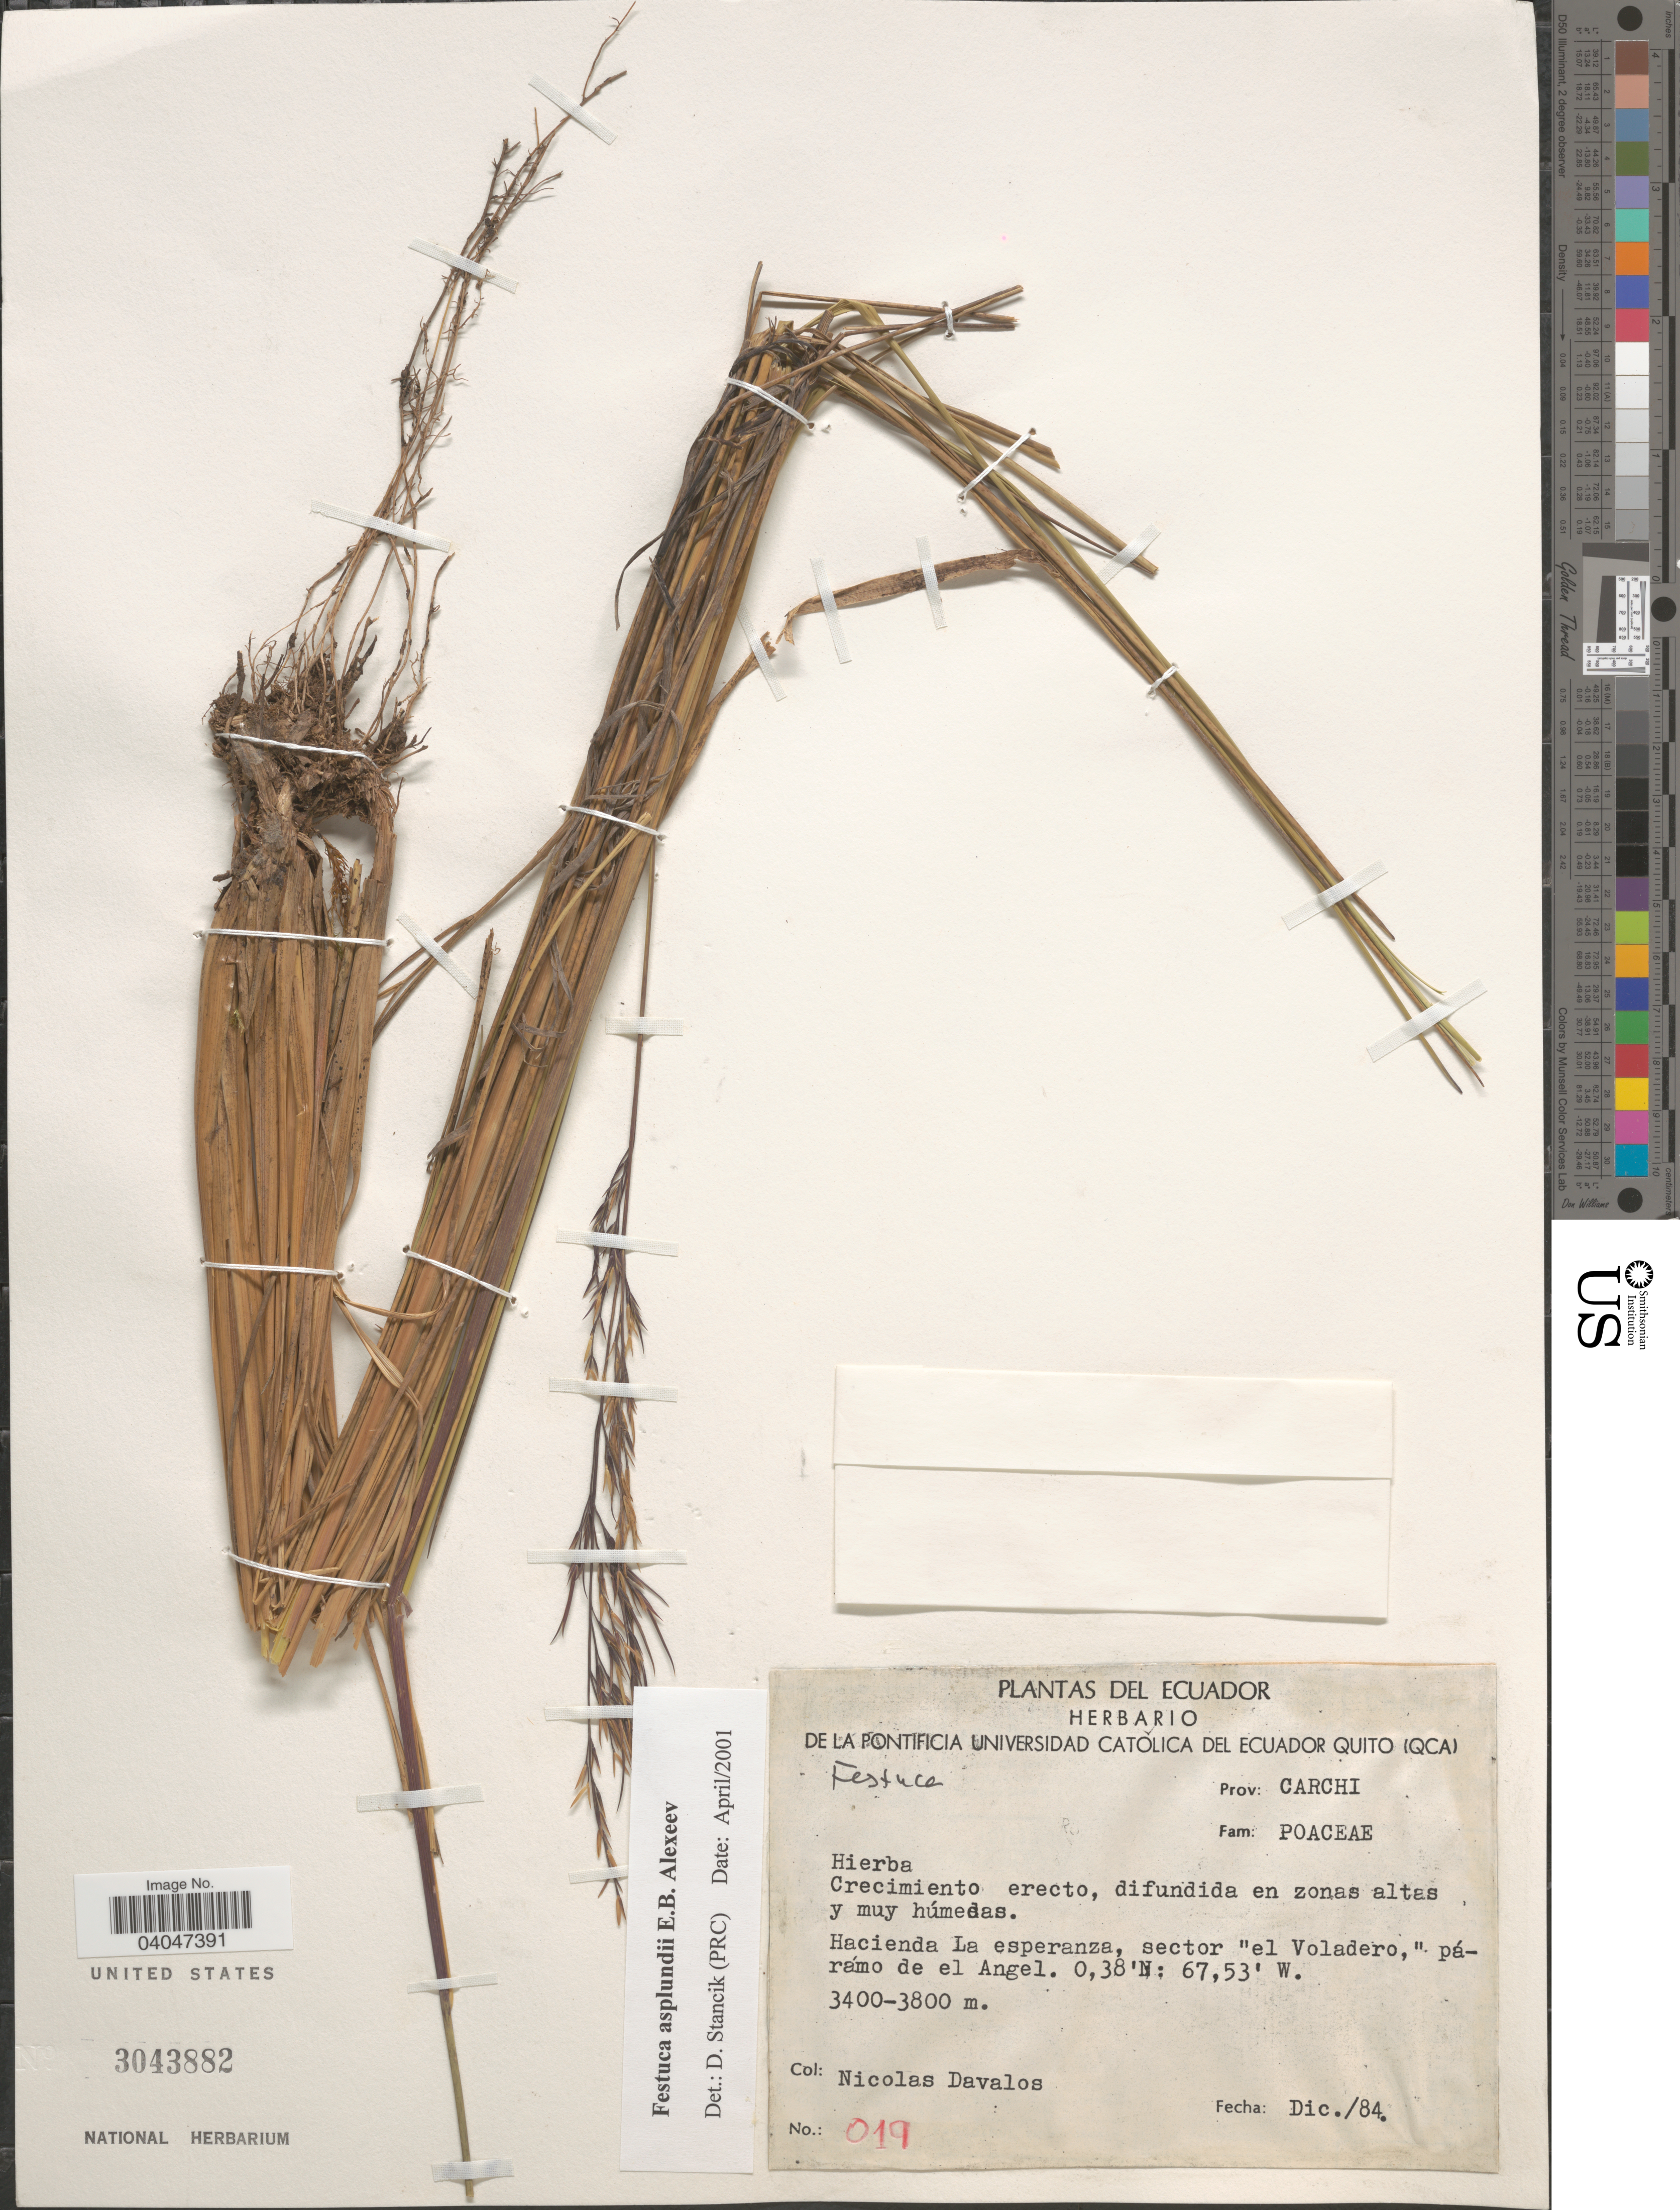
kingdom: Plantae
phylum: Tracheophyta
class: Liliopsida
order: Poales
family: Poaceae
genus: Festuca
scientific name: Festuca asplundii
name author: E.B. Alexeev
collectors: N. Davalos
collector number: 019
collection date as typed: Transcribed d/m/y: /12/84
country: Ecuador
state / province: Carchi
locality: Hacienda La esperanza, sector "el Voladero," páramo de el Angel.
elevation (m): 3400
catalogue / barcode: US 3043882